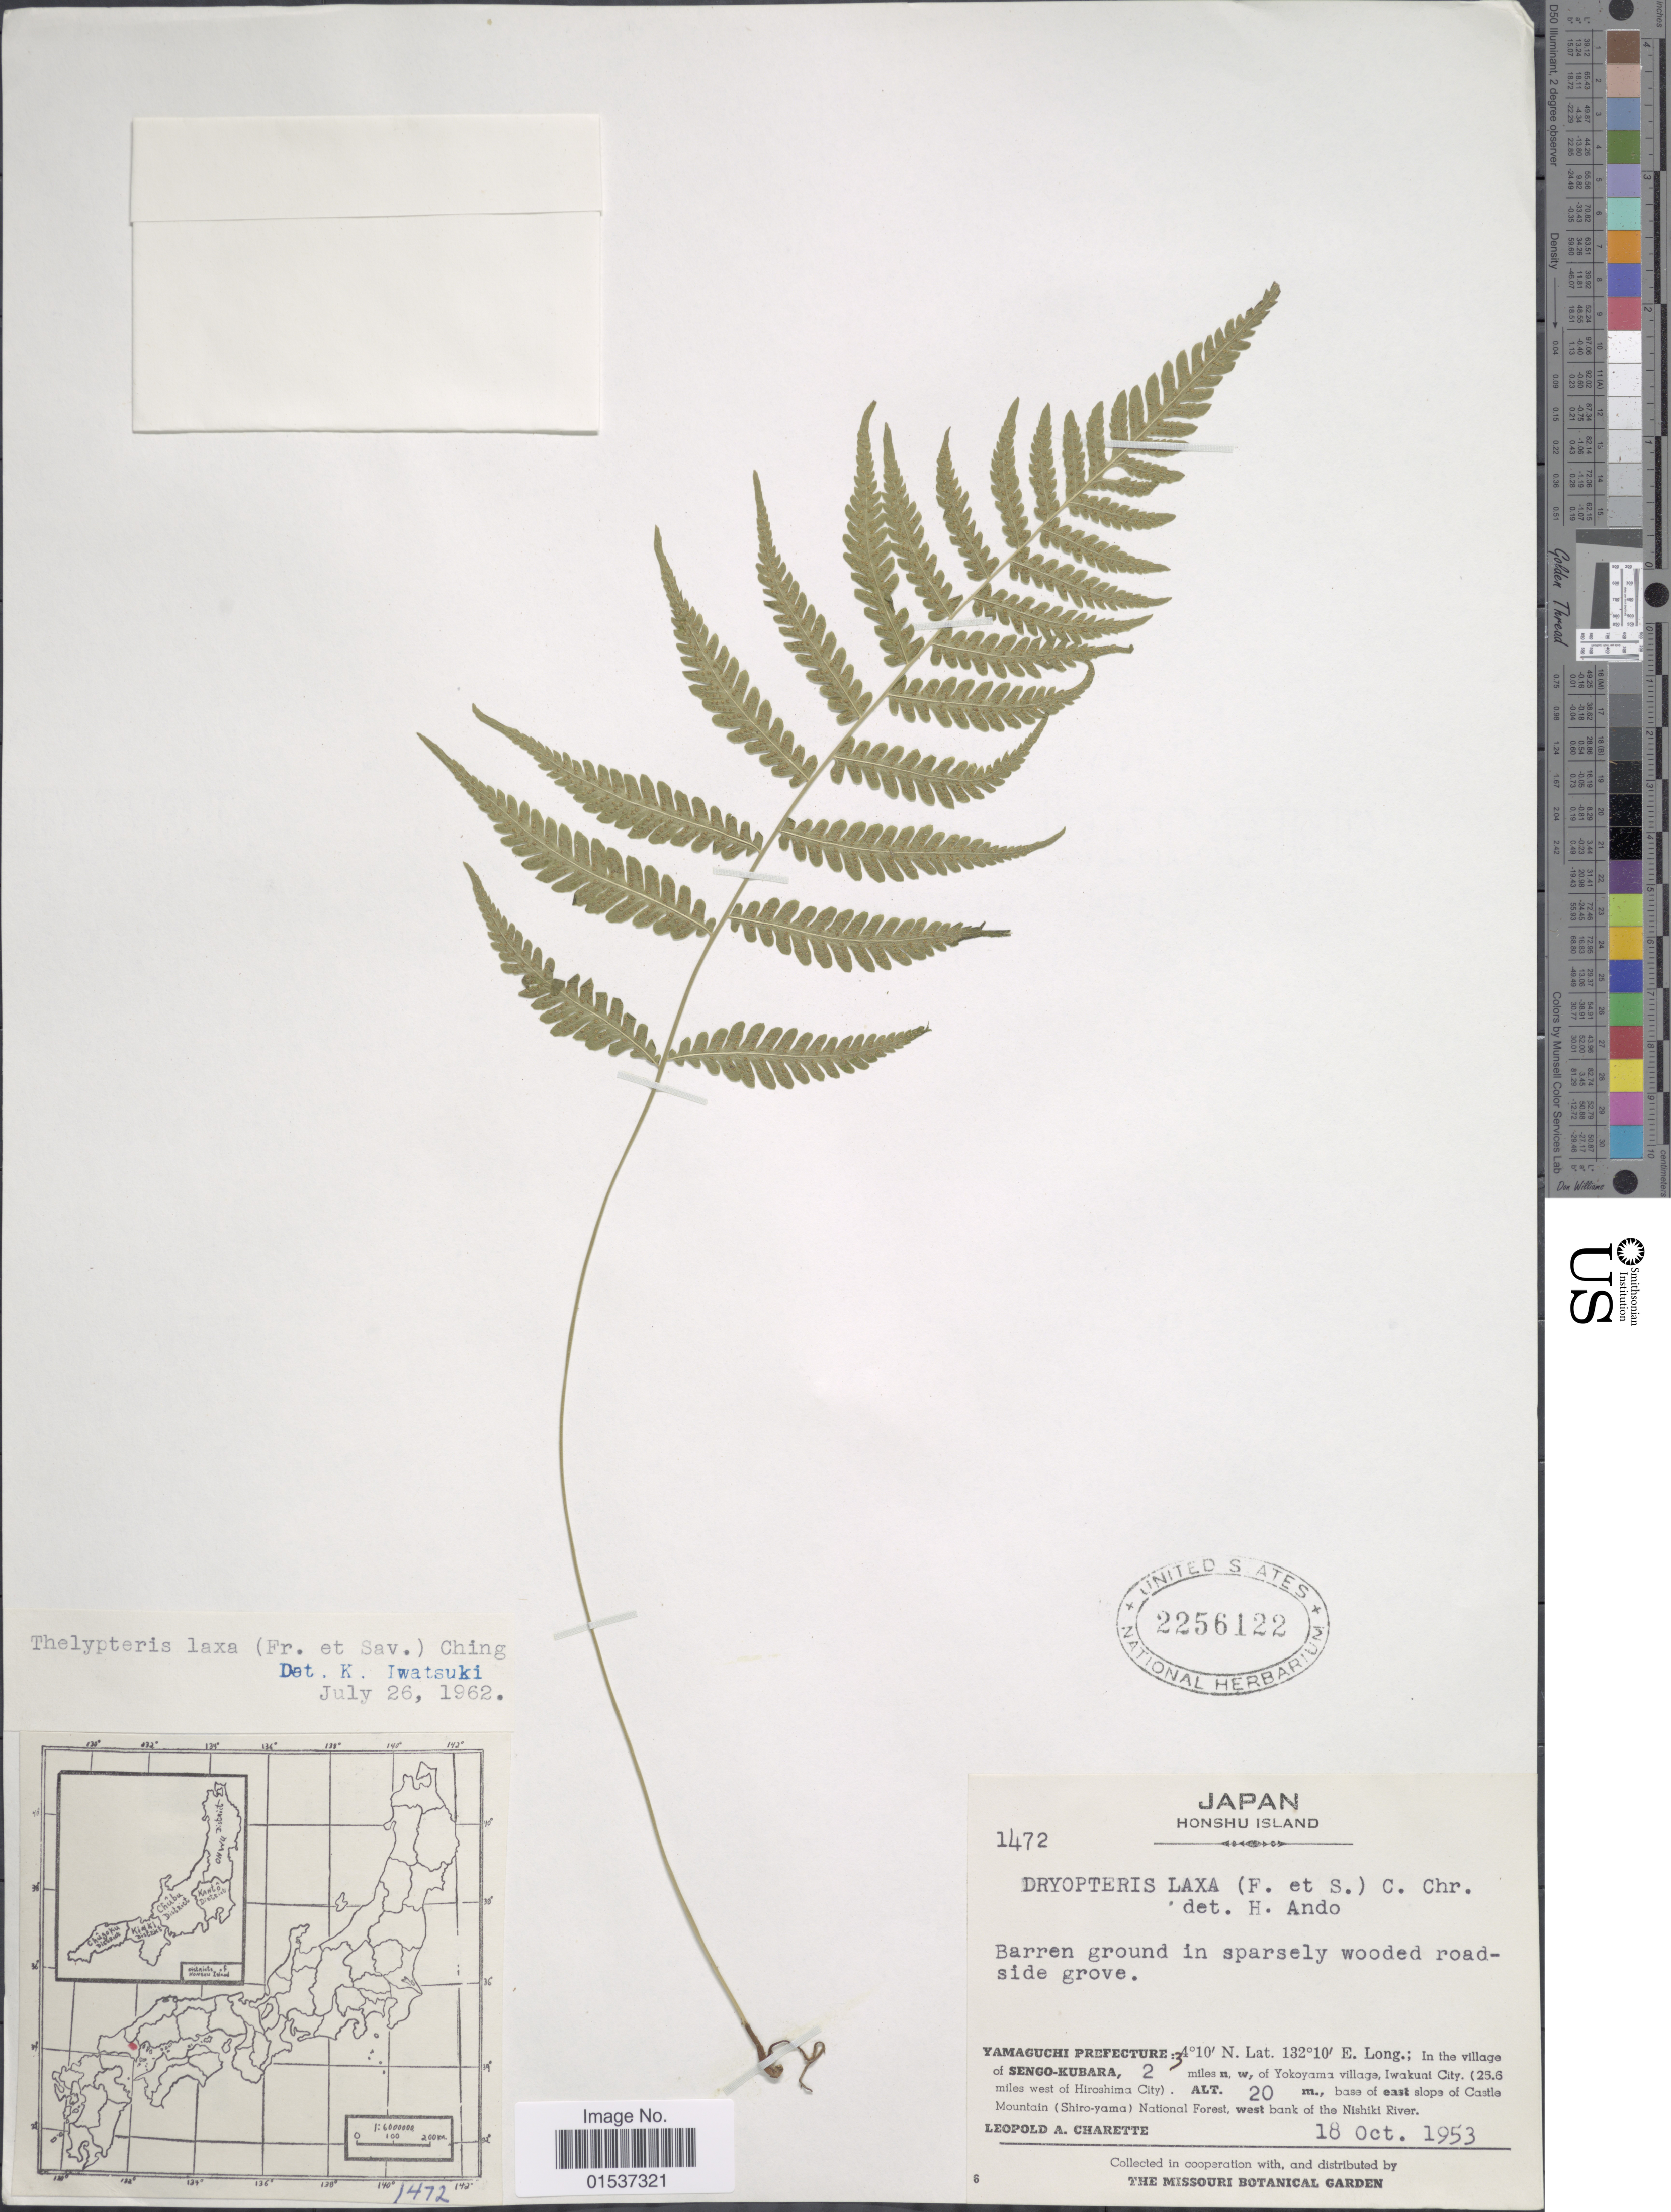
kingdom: Plantae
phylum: Tracheophyta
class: Polypodiopsida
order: Polypodiales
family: Thelypteridaceae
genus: Metathelypteris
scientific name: Metathelypteris laxa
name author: (Franch. & Sav.) Ching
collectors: L. A. Charette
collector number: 1472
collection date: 1953-10-18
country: Japan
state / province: Yamaguti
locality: Japan, Honshu Island, Yamaguchi Prefecture; in the village of Sengo-Kubaram 2 miles n.w of Yokoyama village, Iwakuni City, (25.6 miles west of Hiroshima City), base of east slope of Castle Mountain (Shiro-yama) National Fores, west bank of the Nishiki River.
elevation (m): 20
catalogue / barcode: US 2256122